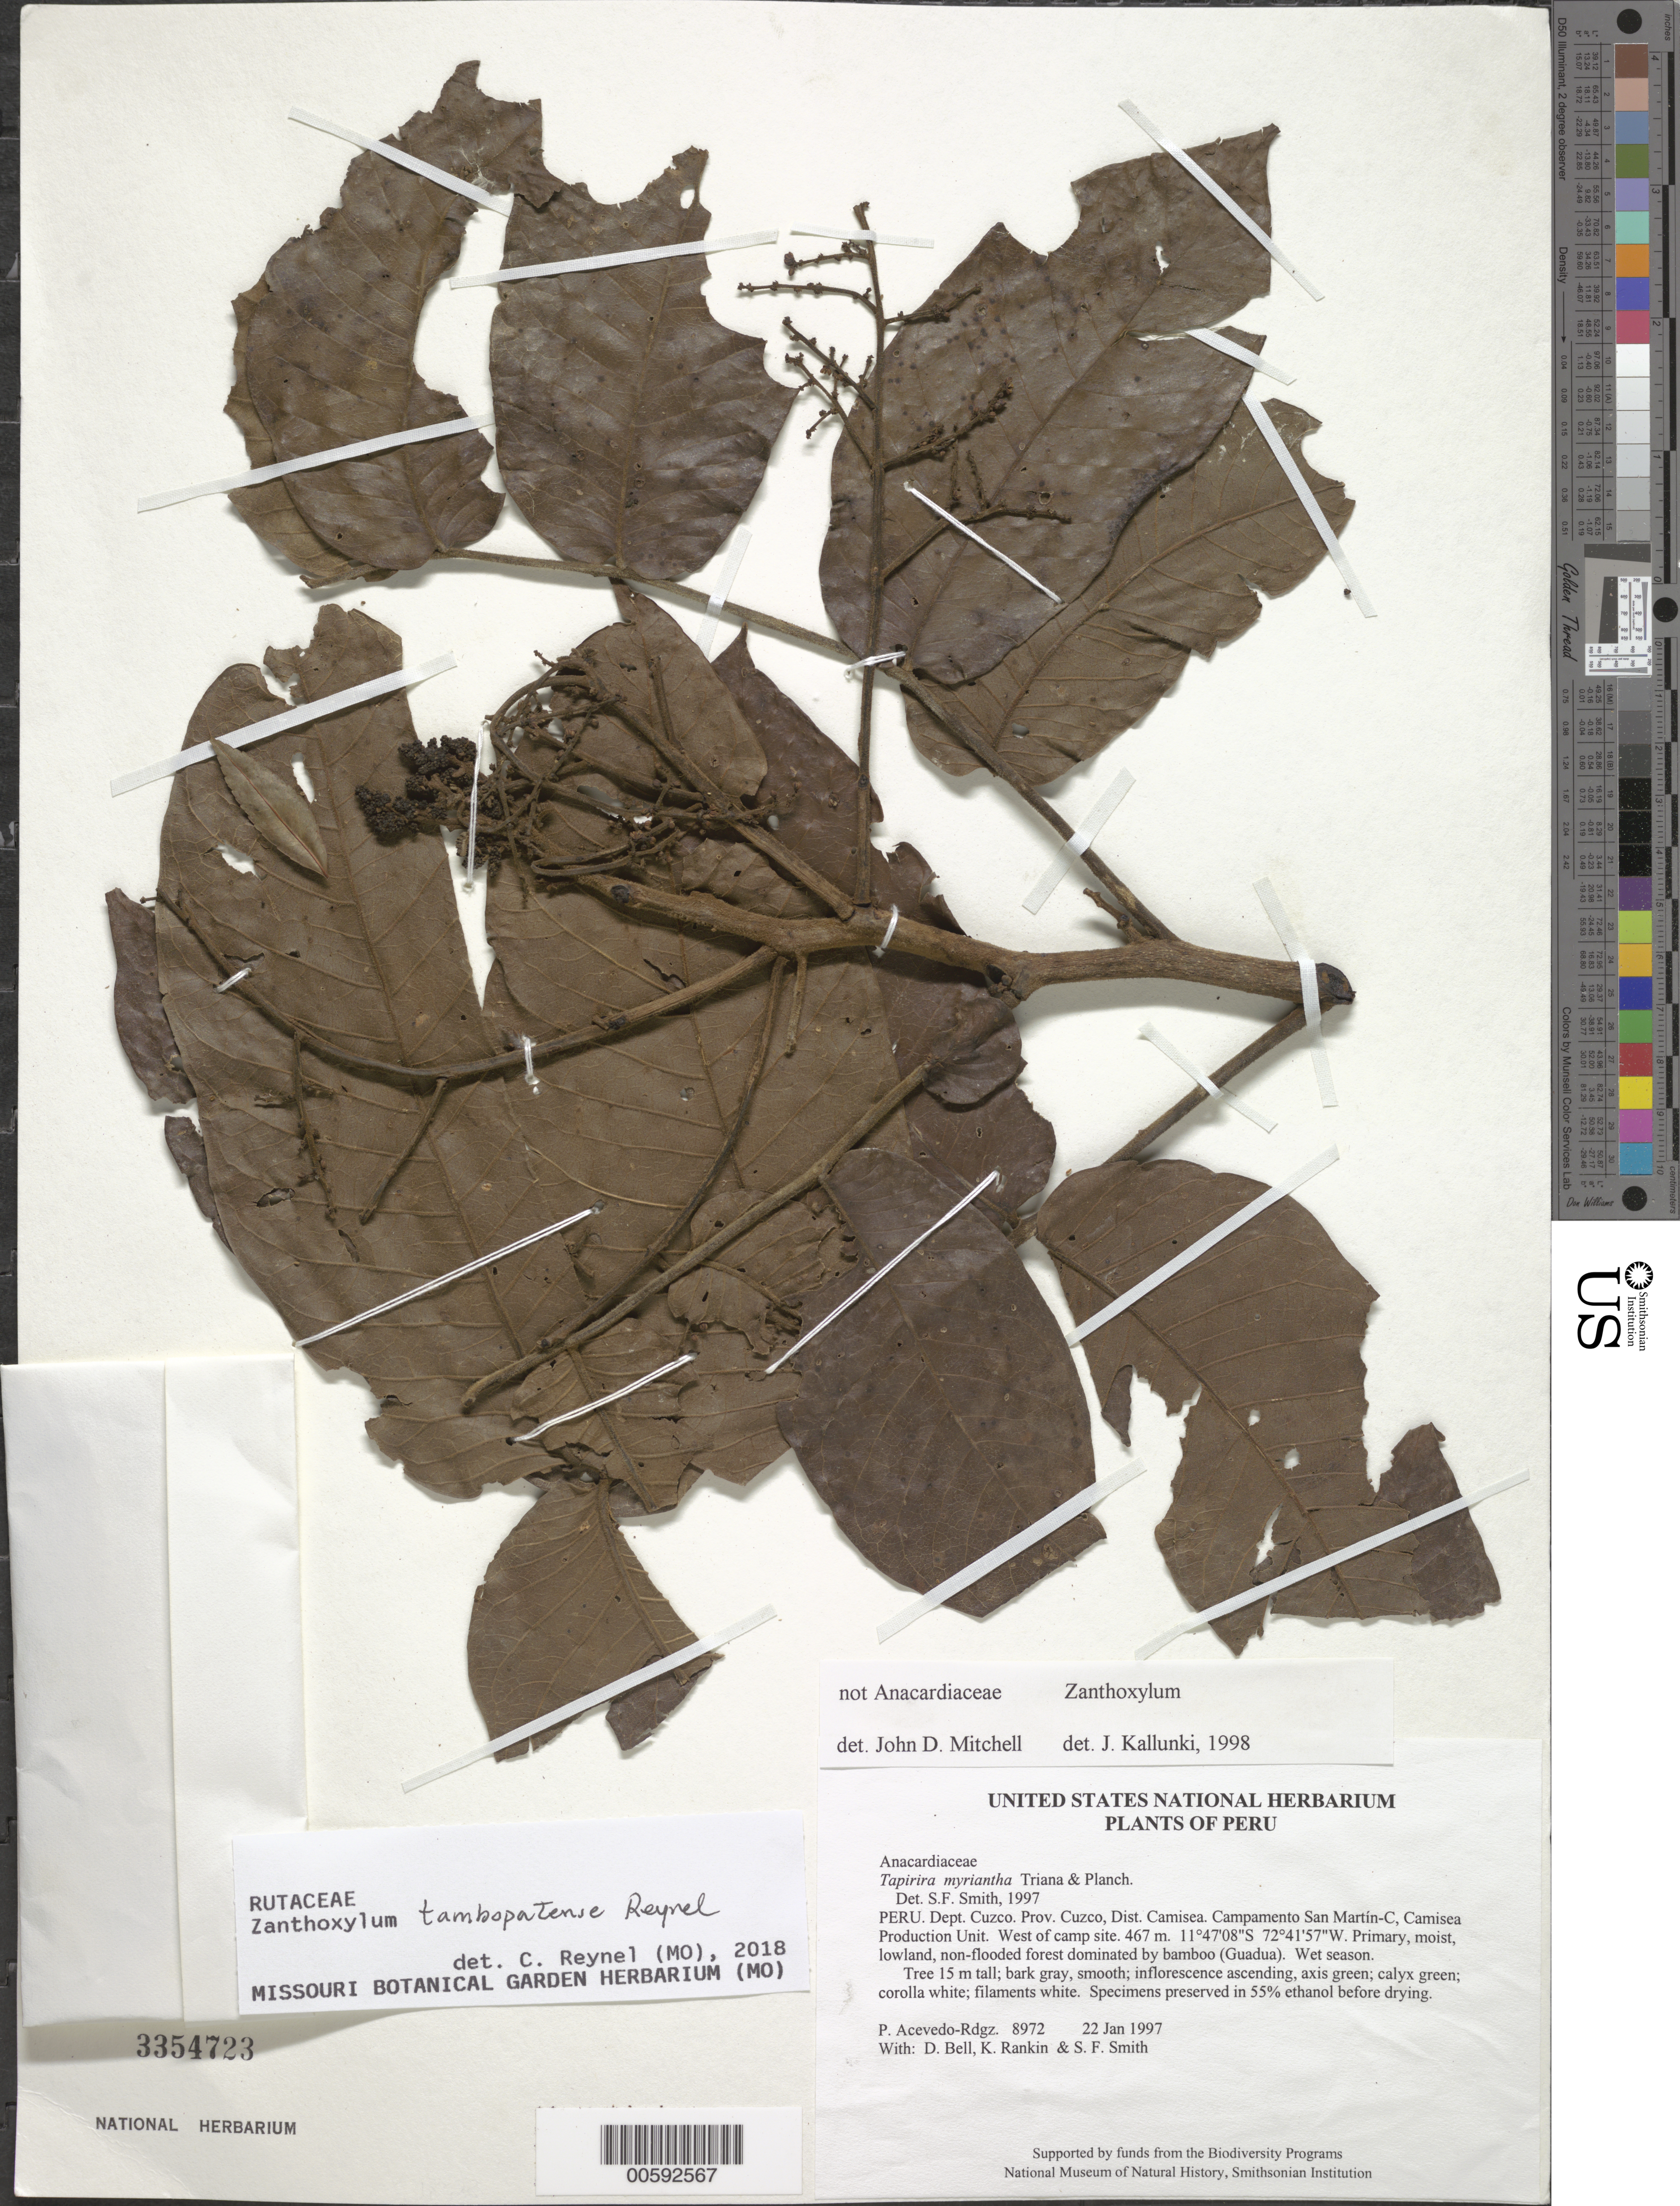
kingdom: Plantae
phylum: Tracheophyta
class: Magnoliopsida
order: Sapindales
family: Rutaceae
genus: Zanthoxylum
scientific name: Zanthoxylum tambopatense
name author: Reynel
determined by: Reynel, Carlos A., (MO), Missouri Botanical Garden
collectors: P. Acevedo-Rodr., D. A. Bell, K. B. Rankin & S.F. Smith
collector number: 8972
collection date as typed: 22 Jan 1997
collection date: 1997-01-22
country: Peru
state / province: Cusco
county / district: Cusco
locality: Districto Camisea, Campamento San Martín-C, Camisea Production Unit. West of camp site.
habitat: Primary, moist, lowland, non-flooded forest dominated by bamboo (Guadua). Wet season.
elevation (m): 467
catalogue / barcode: US 3354723